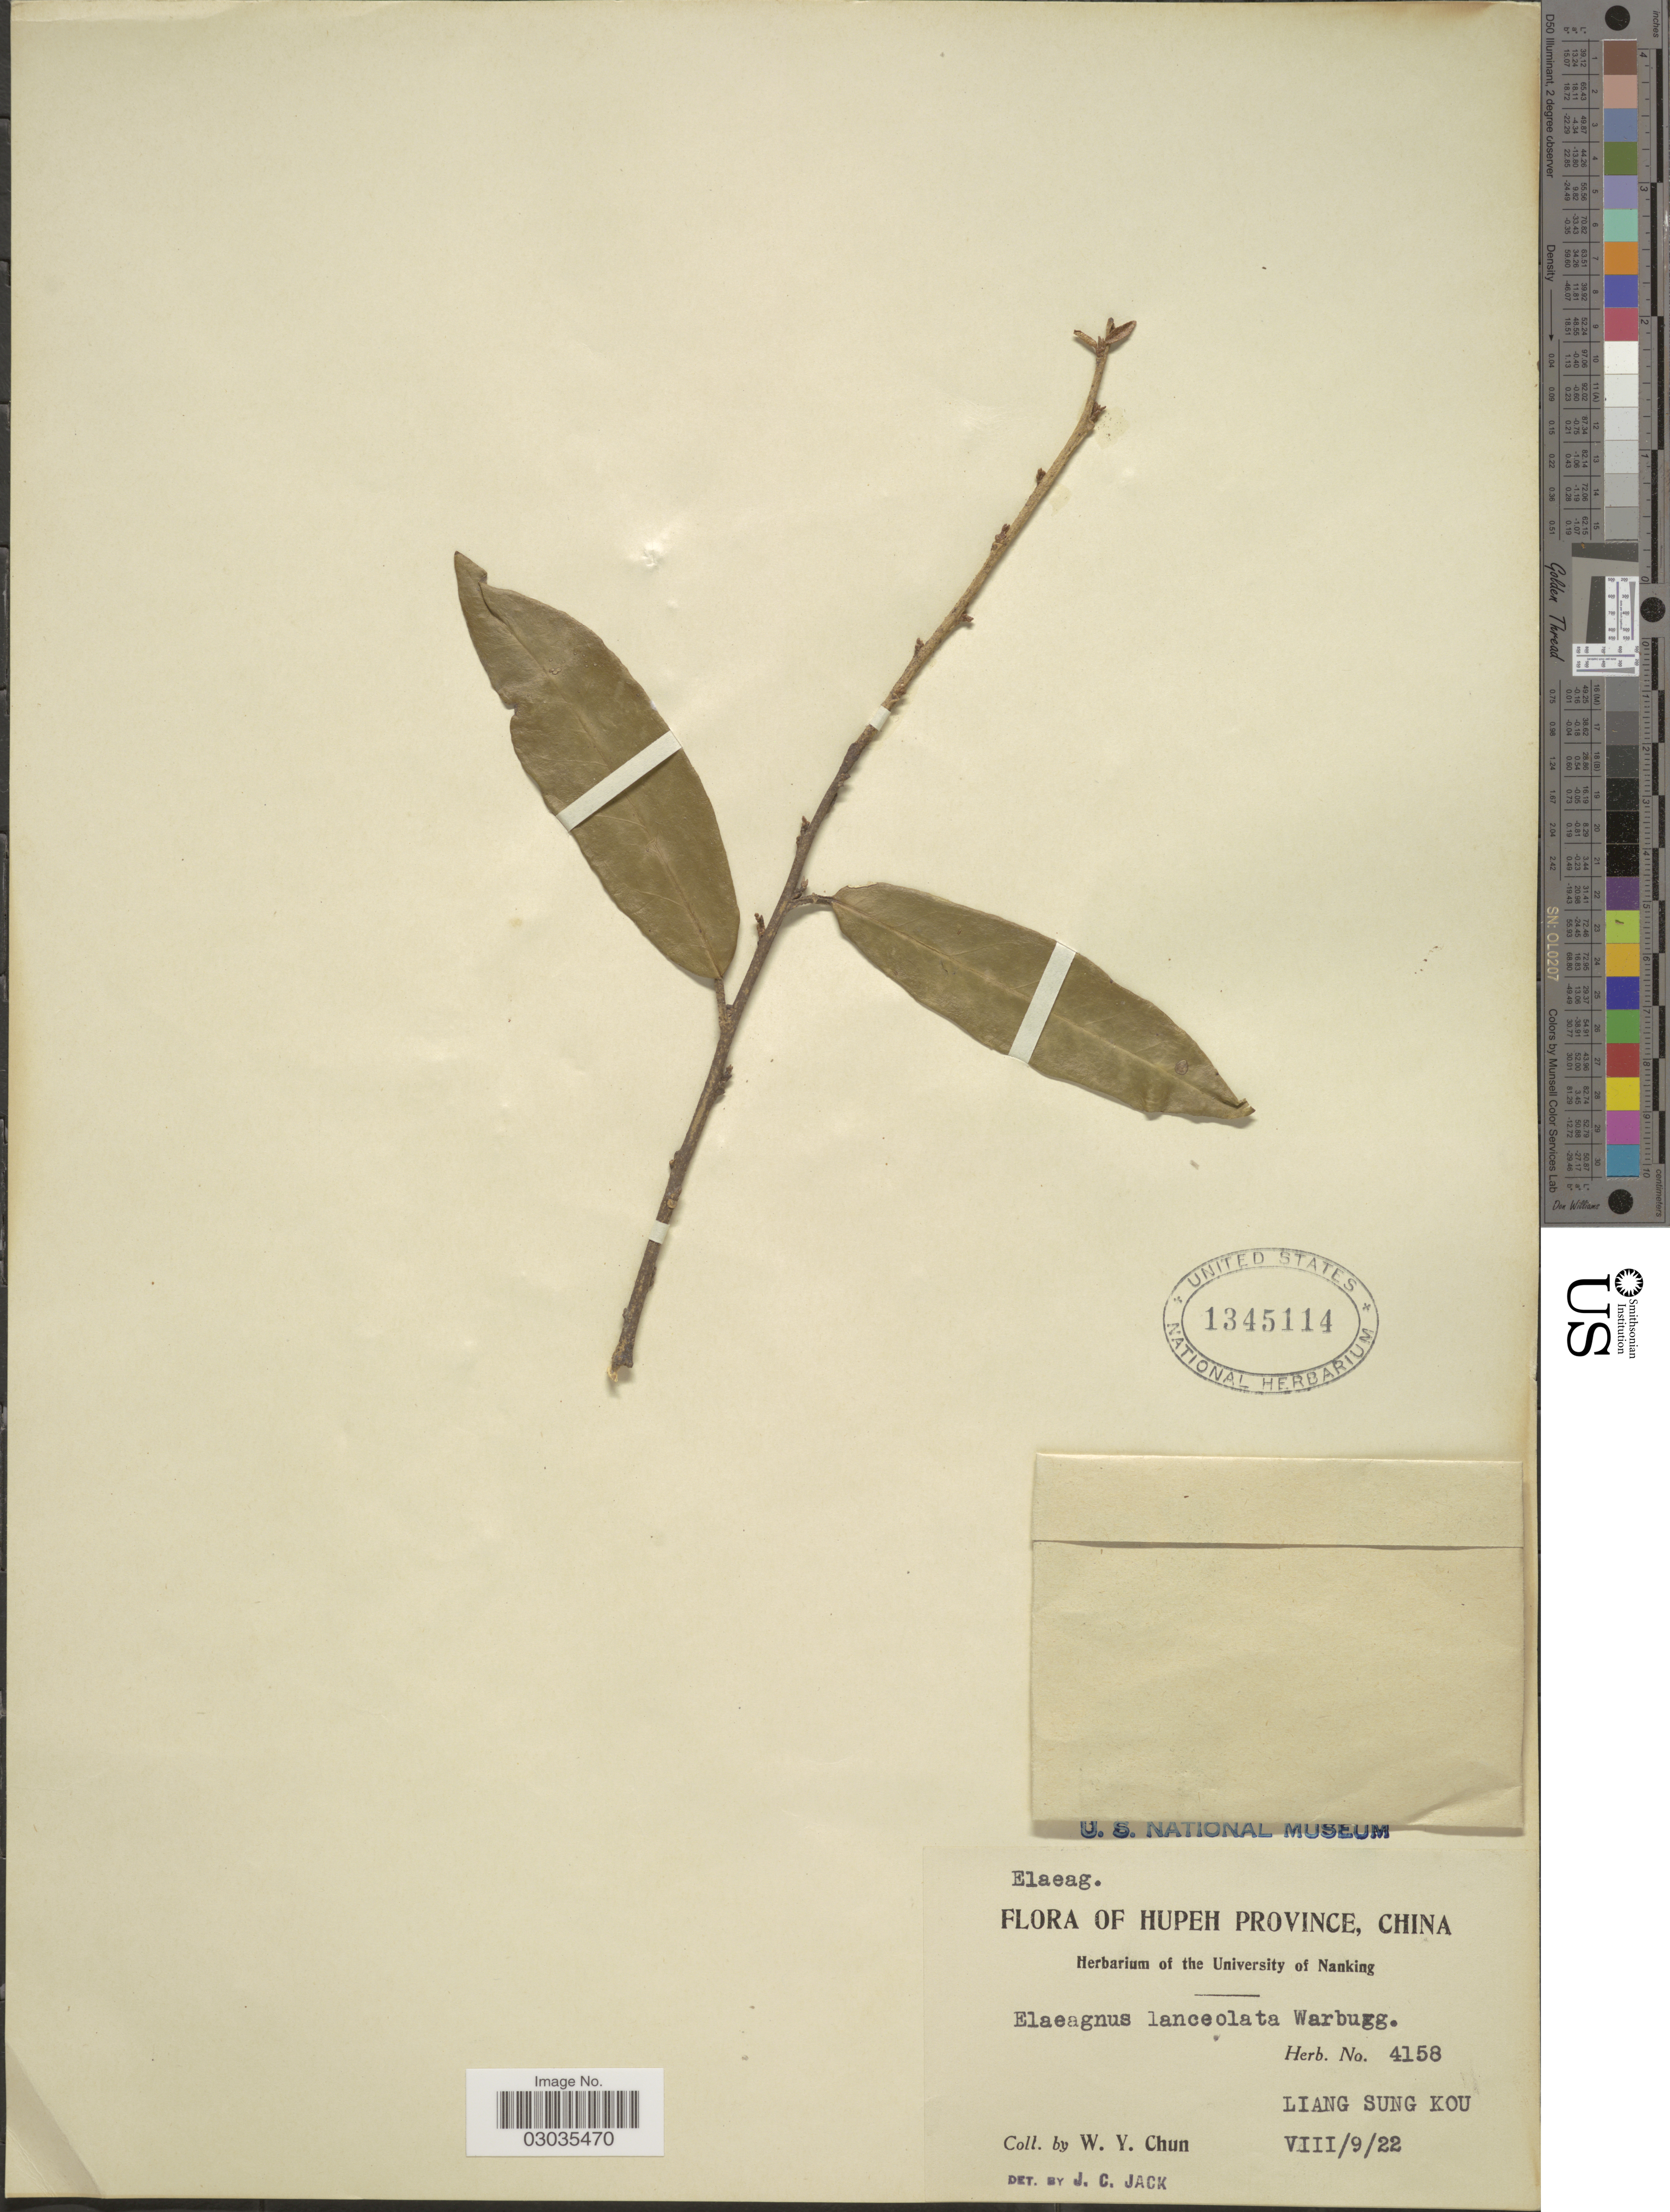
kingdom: Plantae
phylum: Tracheophyta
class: Magnoliopsida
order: Rosales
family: Elaeagnaceae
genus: Elaeagnus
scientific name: Elaeagnus lanceolata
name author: Warb.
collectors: W. Y. Chun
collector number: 4158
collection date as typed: Transcribed d/m/y: 9/8/22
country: China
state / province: Hubei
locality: Hupeh Province. Liang Sung Kou.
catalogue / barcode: US 1345114